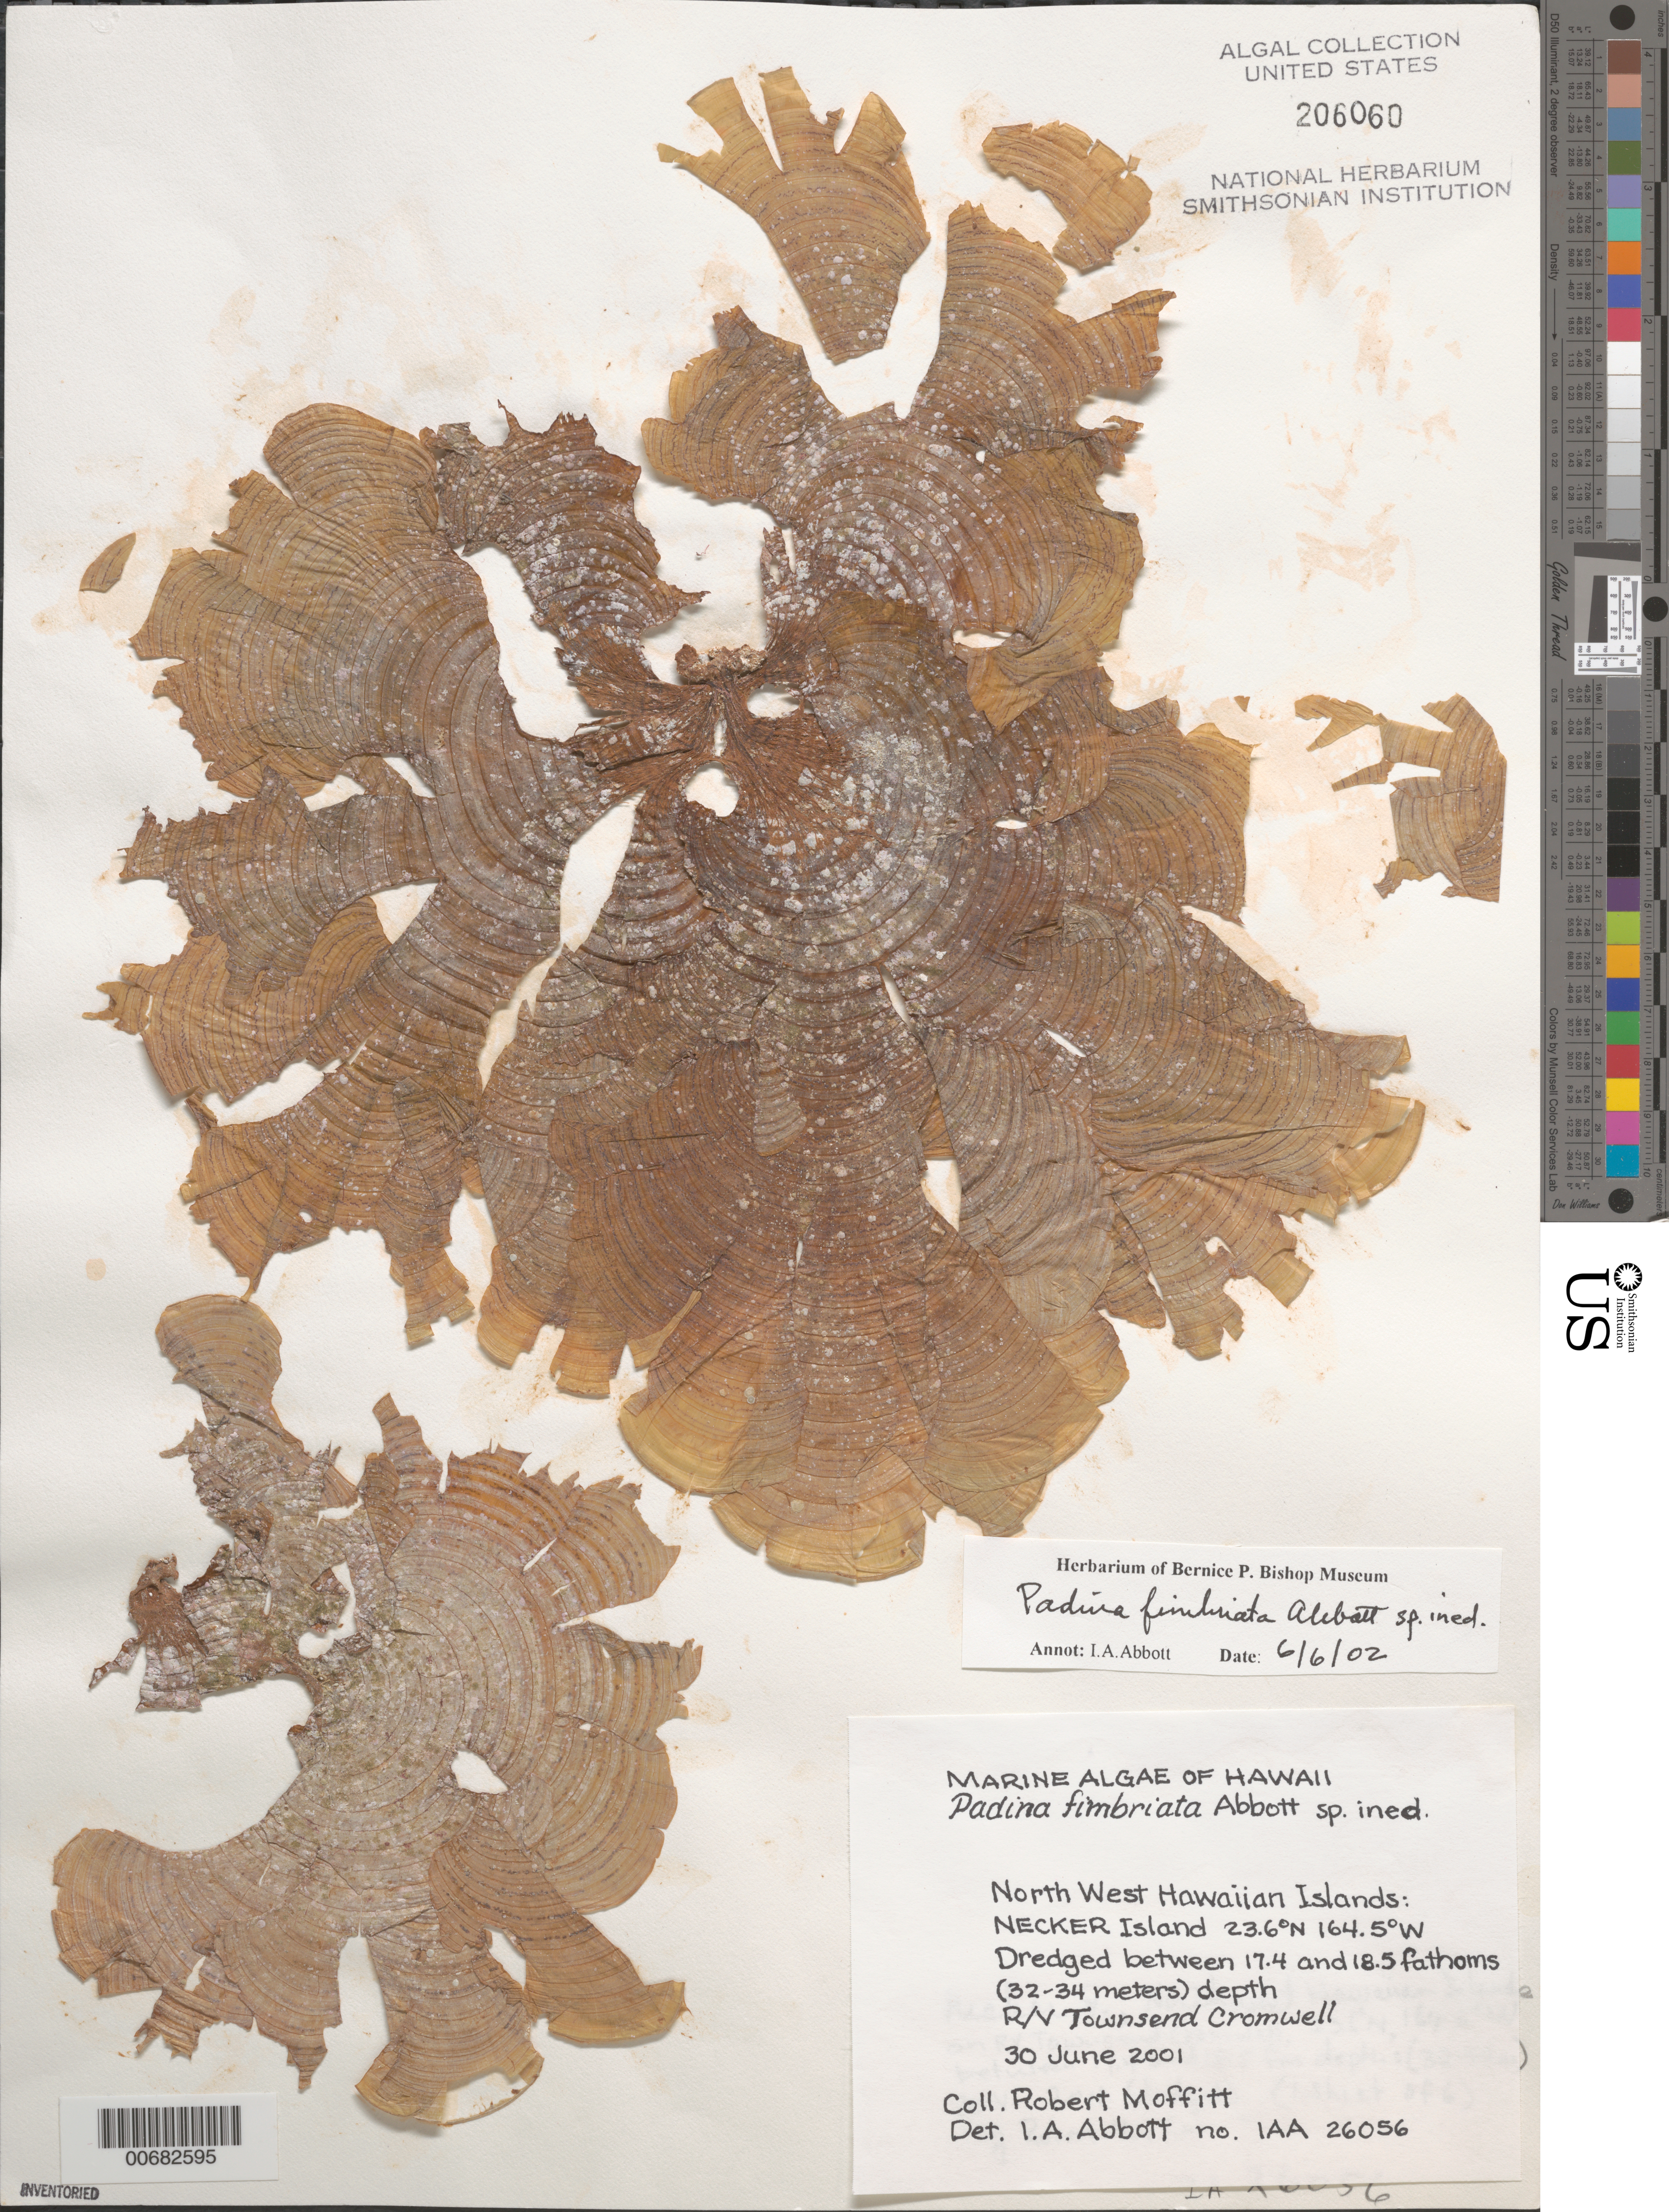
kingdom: Chromista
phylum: Ochrophyta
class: Phaeophyceae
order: Dictyotales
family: Dictyotaceae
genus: Padina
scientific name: Padina fimbriata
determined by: Abbott, Isabella A.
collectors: R. Moffitt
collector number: IAA 26056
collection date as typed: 30 Jun 2001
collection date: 2001-06-30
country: United States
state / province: Hawaii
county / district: Honolulu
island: Necker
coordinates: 23.6 N, 164.5 W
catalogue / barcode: US 206060